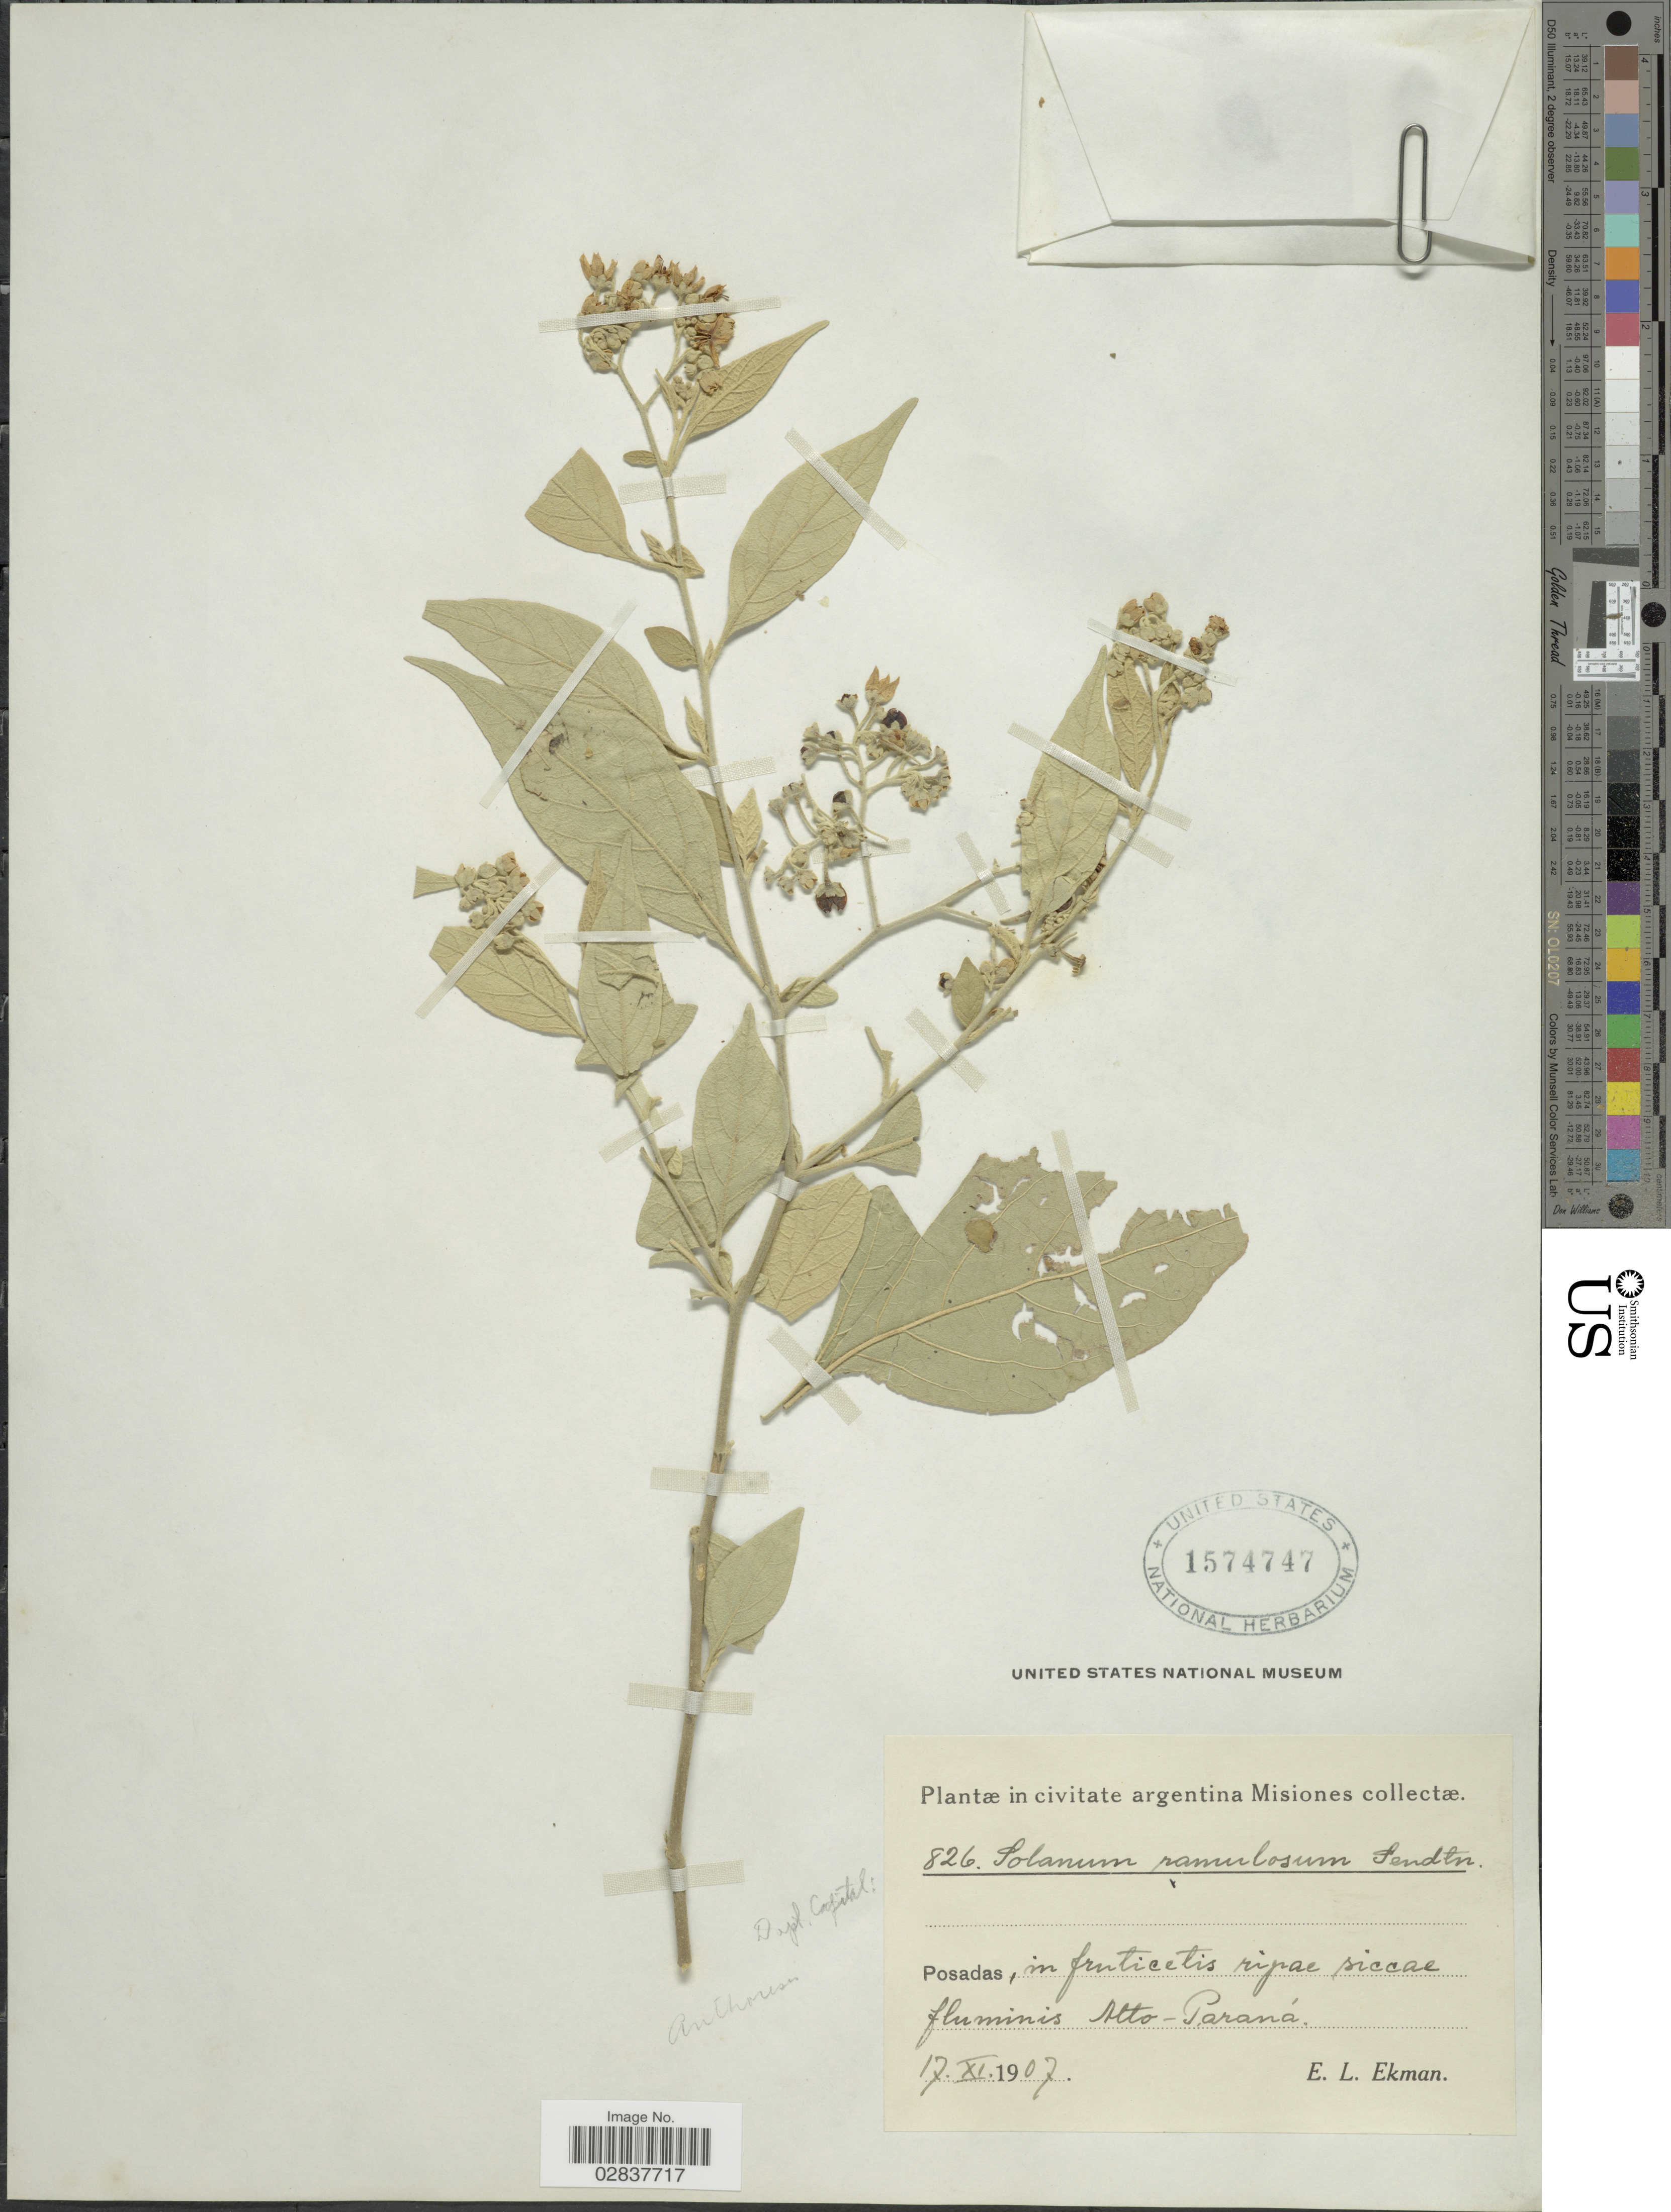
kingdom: Plantae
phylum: Tracheophyta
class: Magnoliopsida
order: Solanales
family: Solanaceae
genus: Solanum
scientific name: Solanum ramulosum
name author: Sendtn.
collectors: E. L. Ekman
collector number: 826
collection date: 1907-11-17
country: Argentina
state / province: Misiones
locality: In civitate argentina Misiones collectae. Posadas, in fruticetis ripae siccae fluminis Atto-Paraná.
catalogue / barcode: US 1574747